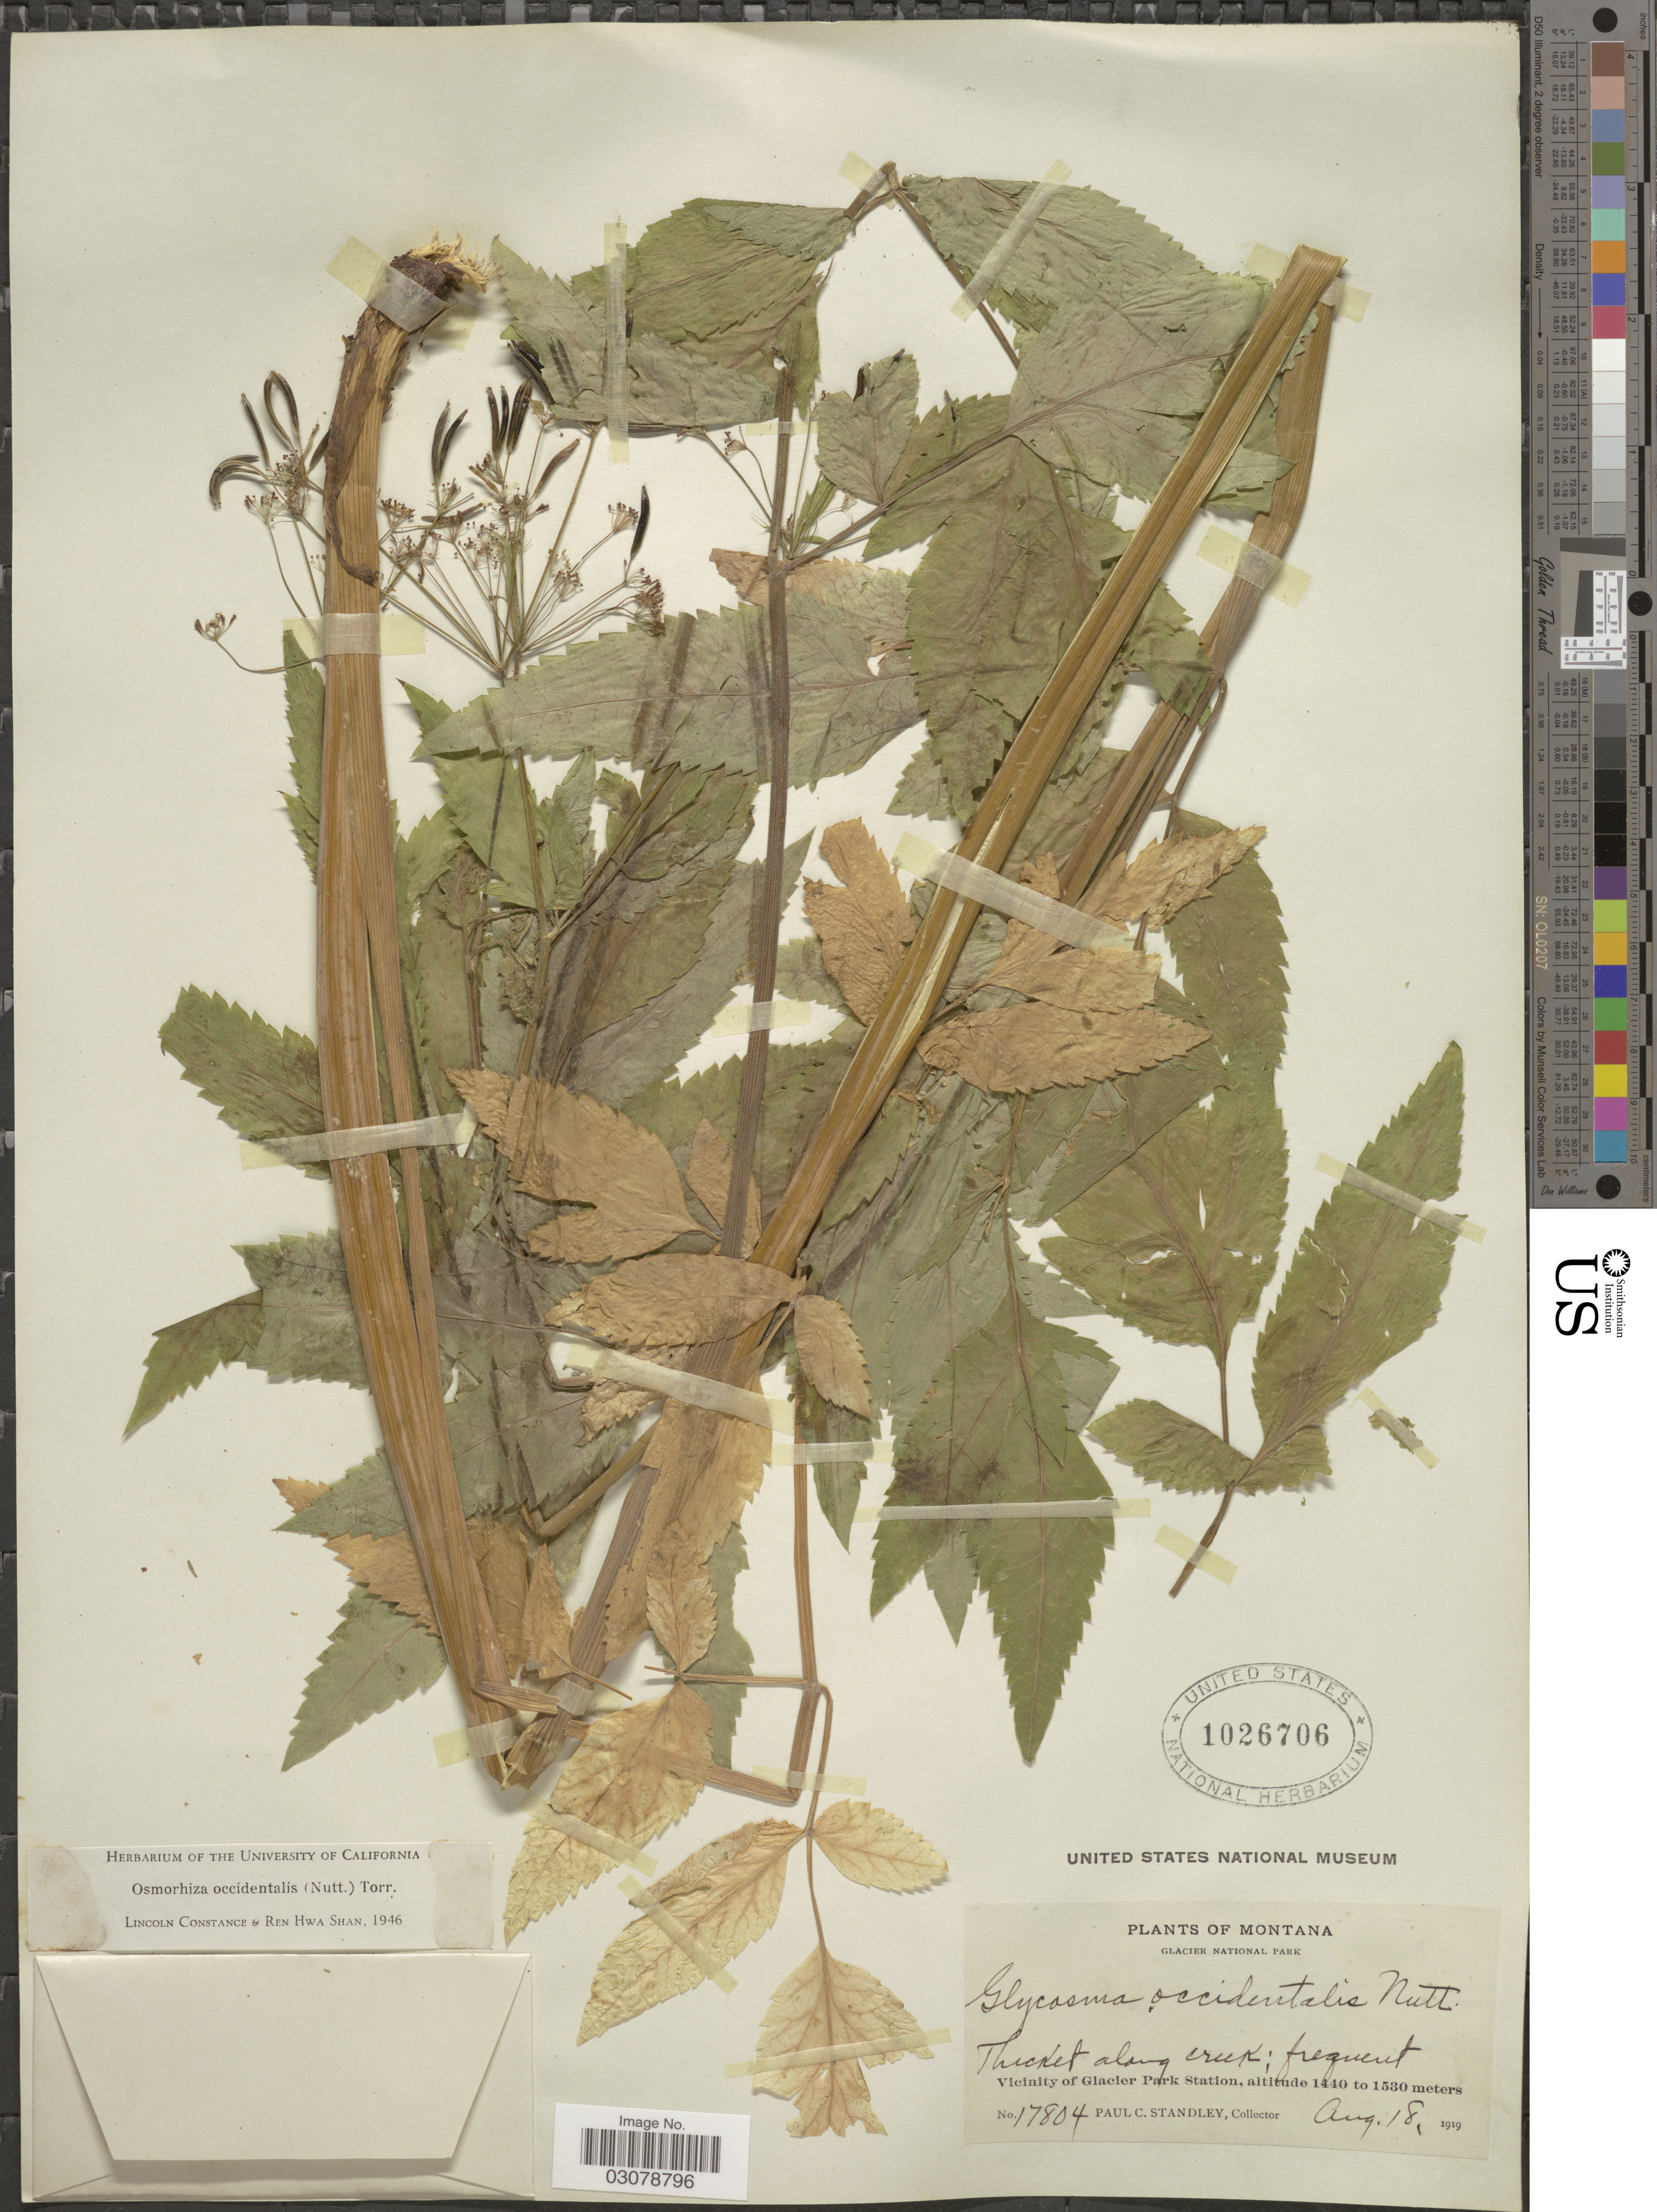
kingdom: Plantae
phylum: Tracheophyta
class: Magnoliopsida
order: Apiales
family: Apiaceae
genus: Osmorhiza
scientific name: Osmorhiza occidentalis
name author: (Nutt.) Torr.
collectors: P. C. Standley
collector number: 17804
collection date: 1919-08-18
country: United States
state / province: Montana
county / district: Glacier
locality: Glacier National Park, Vicinity of Glacier Park Station.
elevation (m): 1440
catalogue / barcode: US 1026706